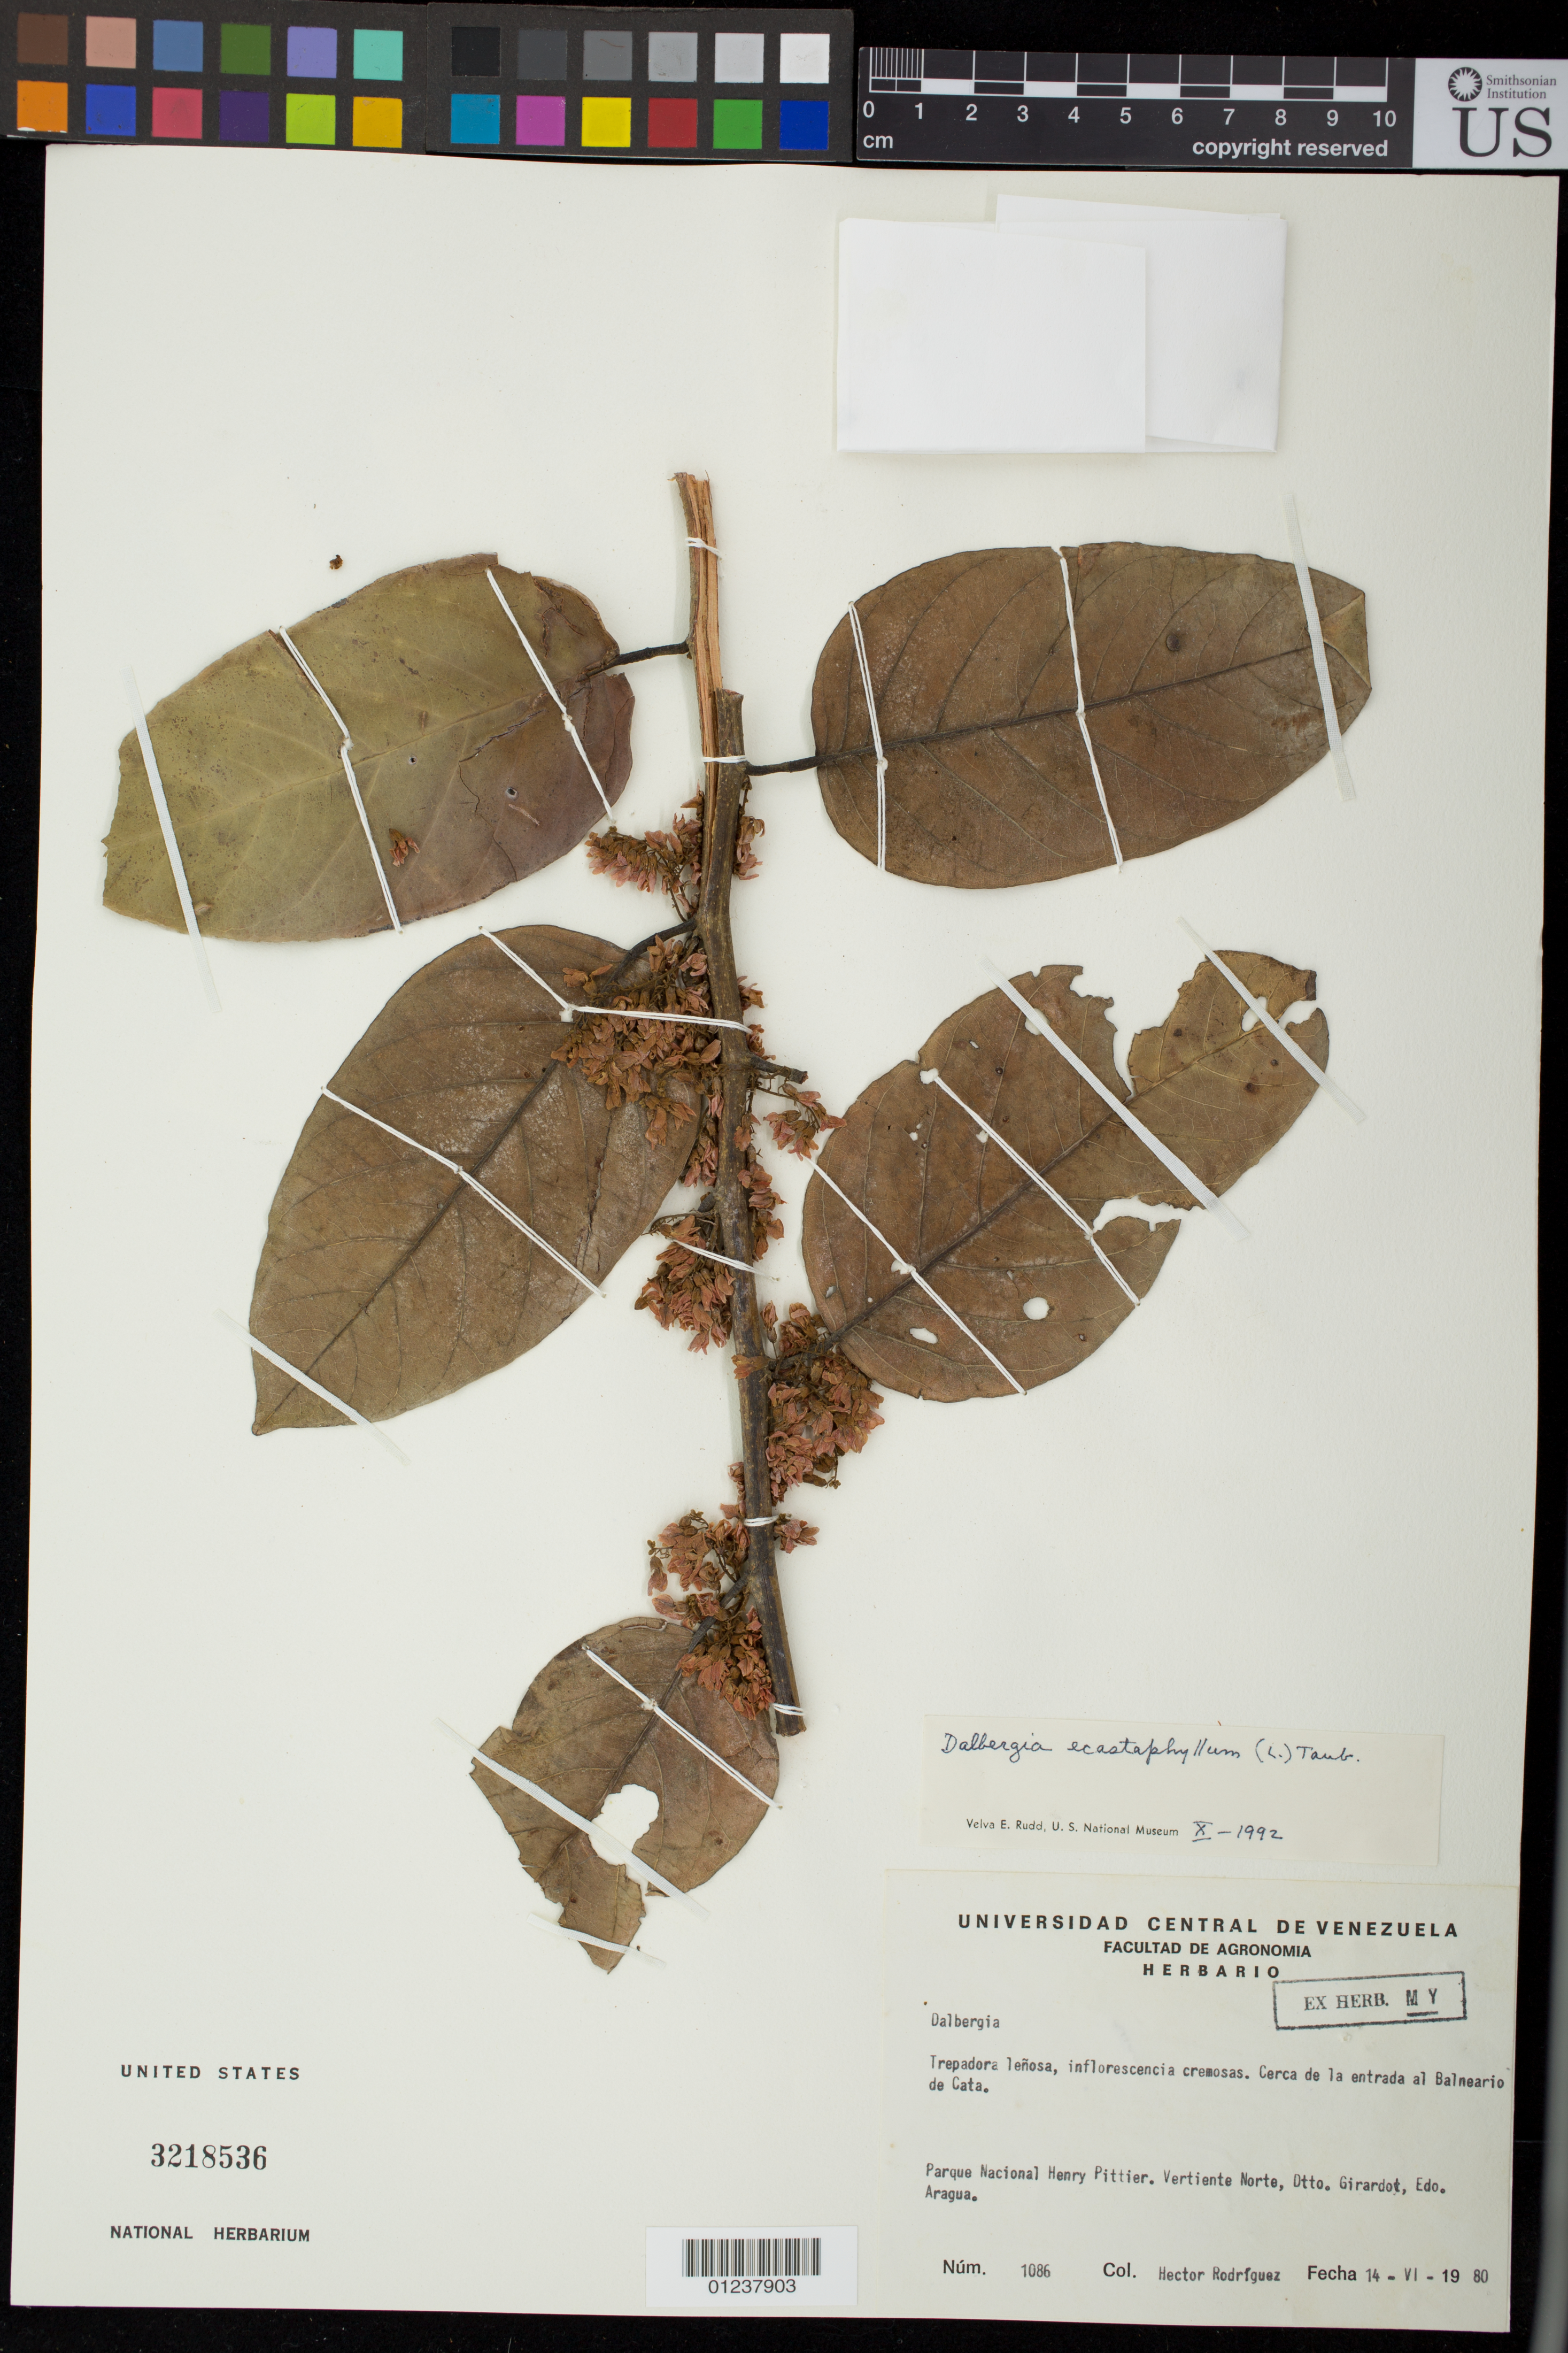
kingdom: Plantae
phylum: Tracheophyta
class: Magnoliopsida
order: Fabales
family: Fabaceae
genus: Dalbergia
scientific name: Dalbergia ecastaphyllum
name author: (L.) Taub.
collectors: H. Rodriquez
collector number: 1086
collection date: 1980-06-14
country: Venezuela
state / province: Aragua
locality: Parque Nacional Henry Pittier,Vertienta Norte, Girardot Departamenta.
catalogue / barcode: US 32518536